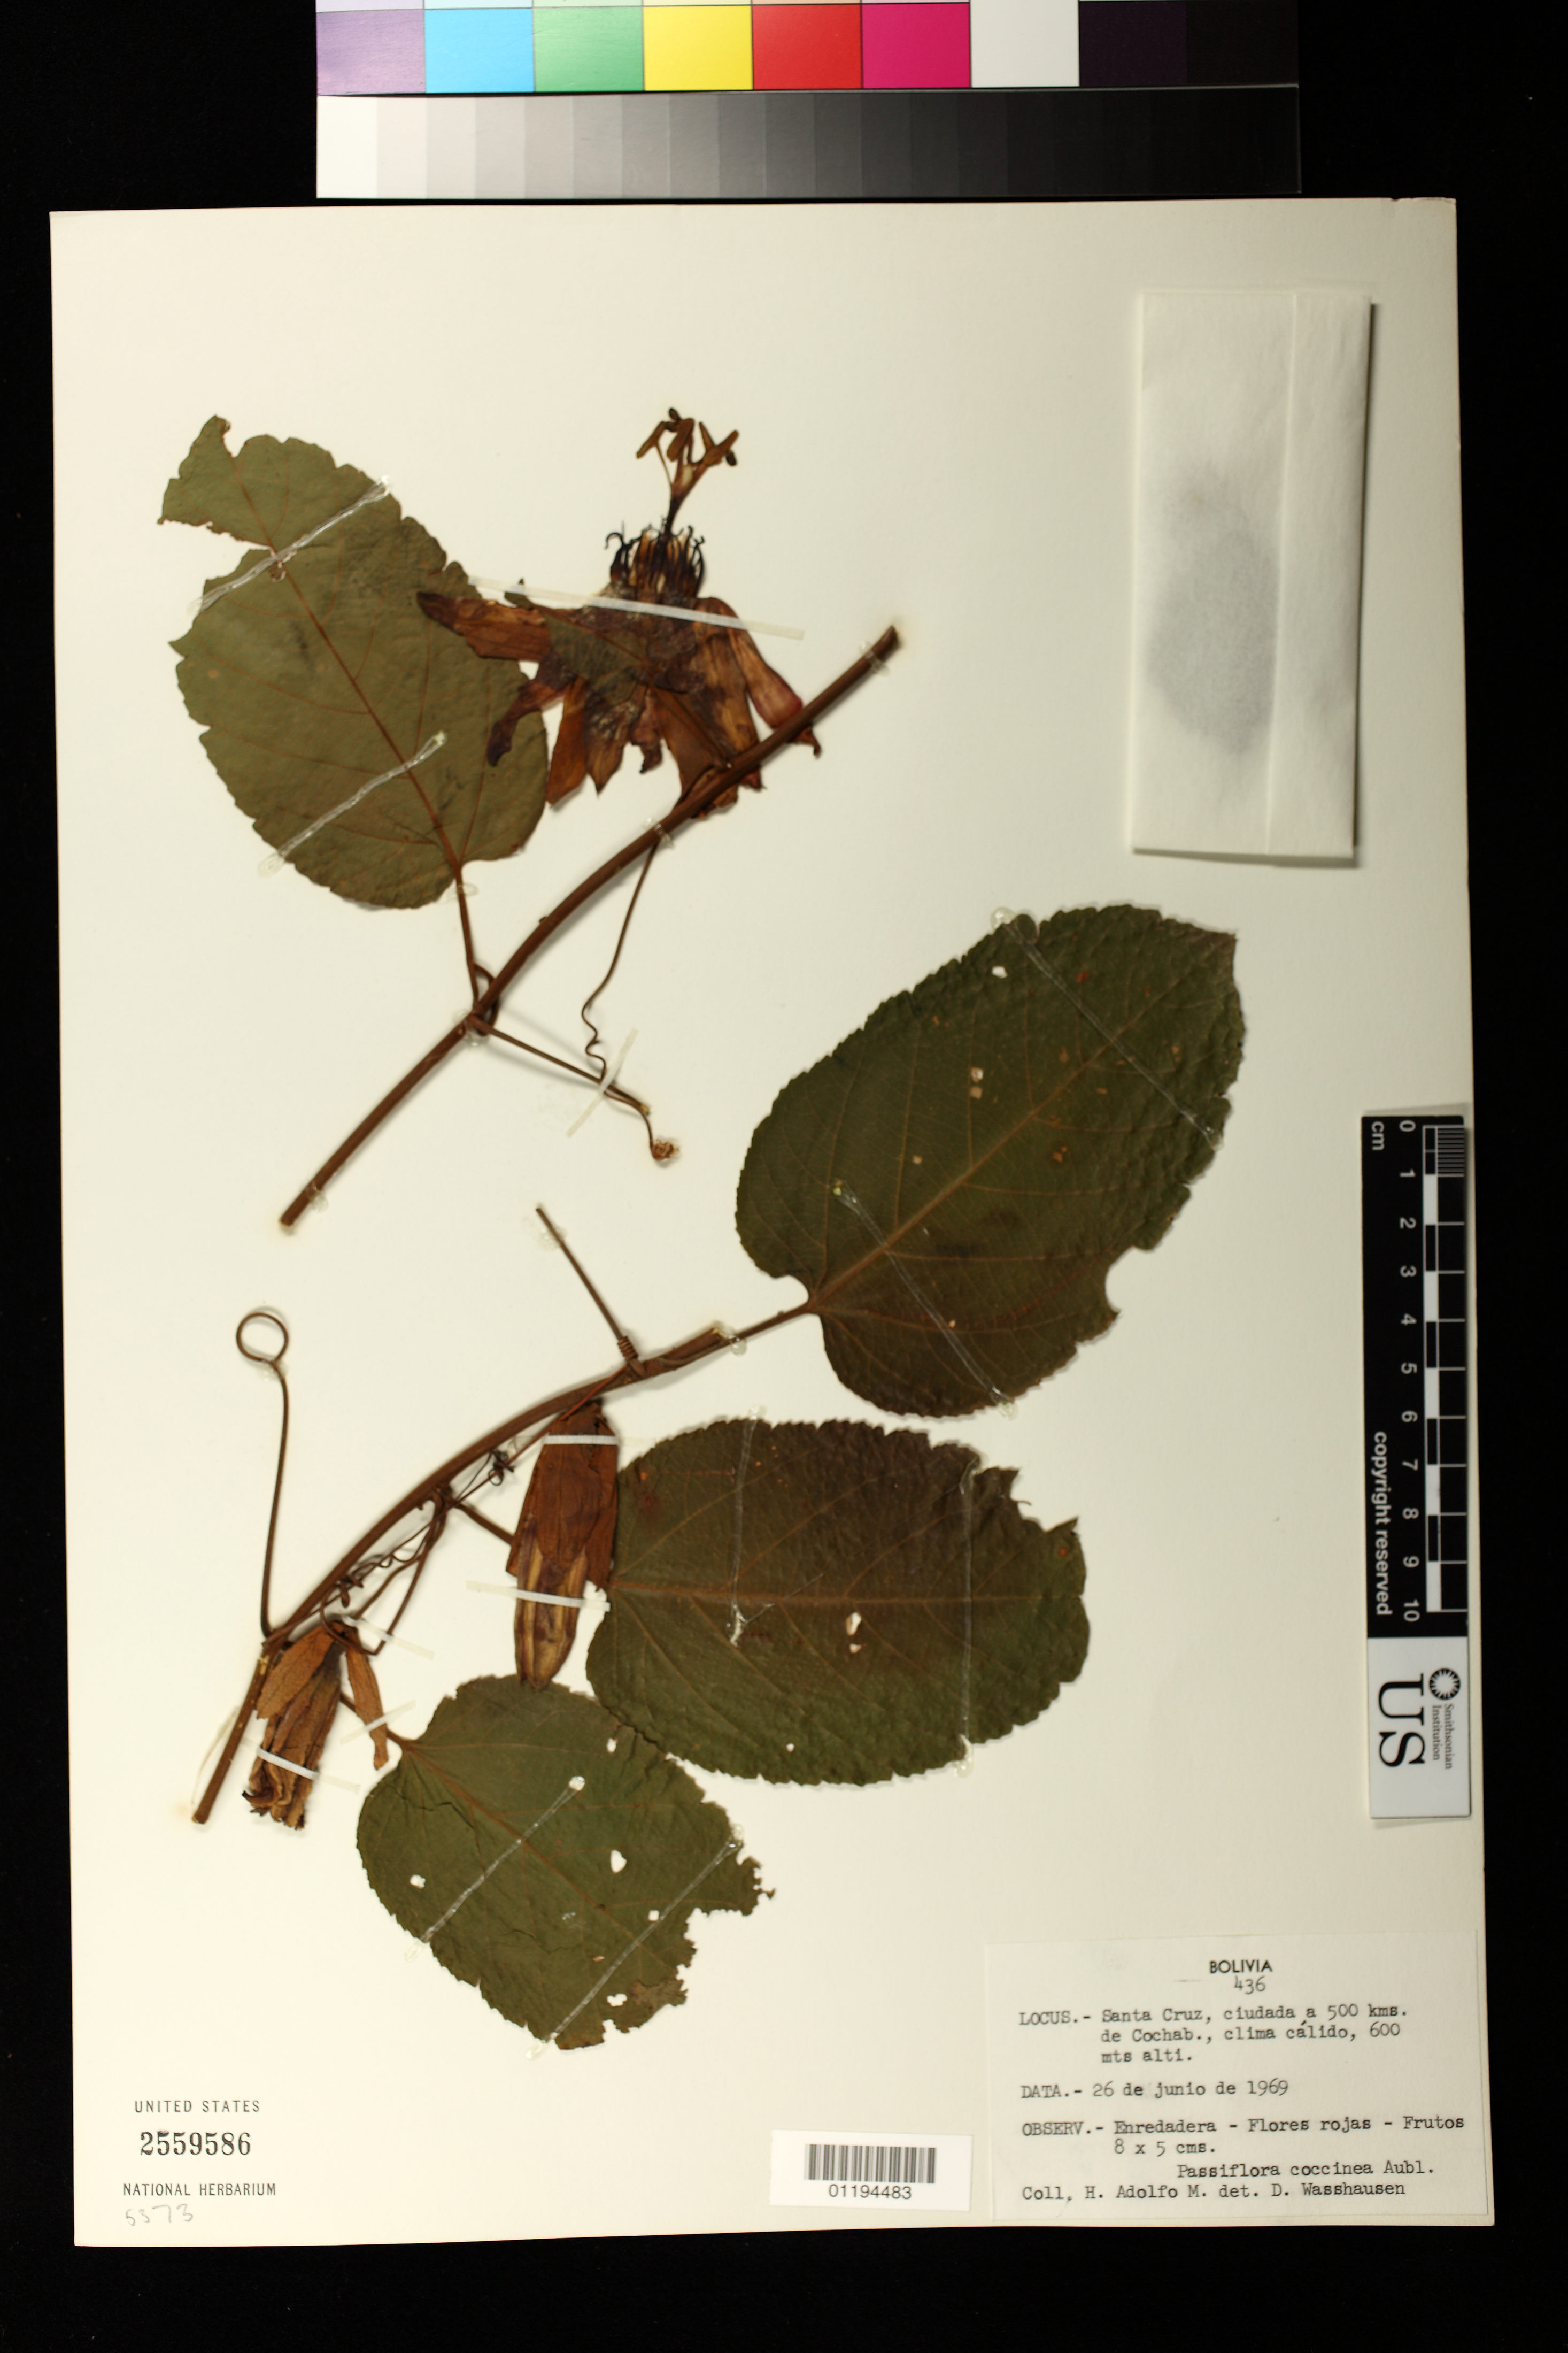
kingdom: Plantae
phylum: Tracheophyta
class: Magnoliopsida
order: Malpighiales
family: Passifloraceae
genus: Passiflora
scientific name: Passiflora coccinea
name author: Aubl.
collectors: Bro. Adolfo M.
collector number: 436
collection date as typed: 26 Jun 1969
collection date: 1969-06-26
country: Bolivia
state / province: Santa Cruz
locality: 500 km from Cochab.[amba]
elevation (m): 600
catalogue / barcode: US 2559586